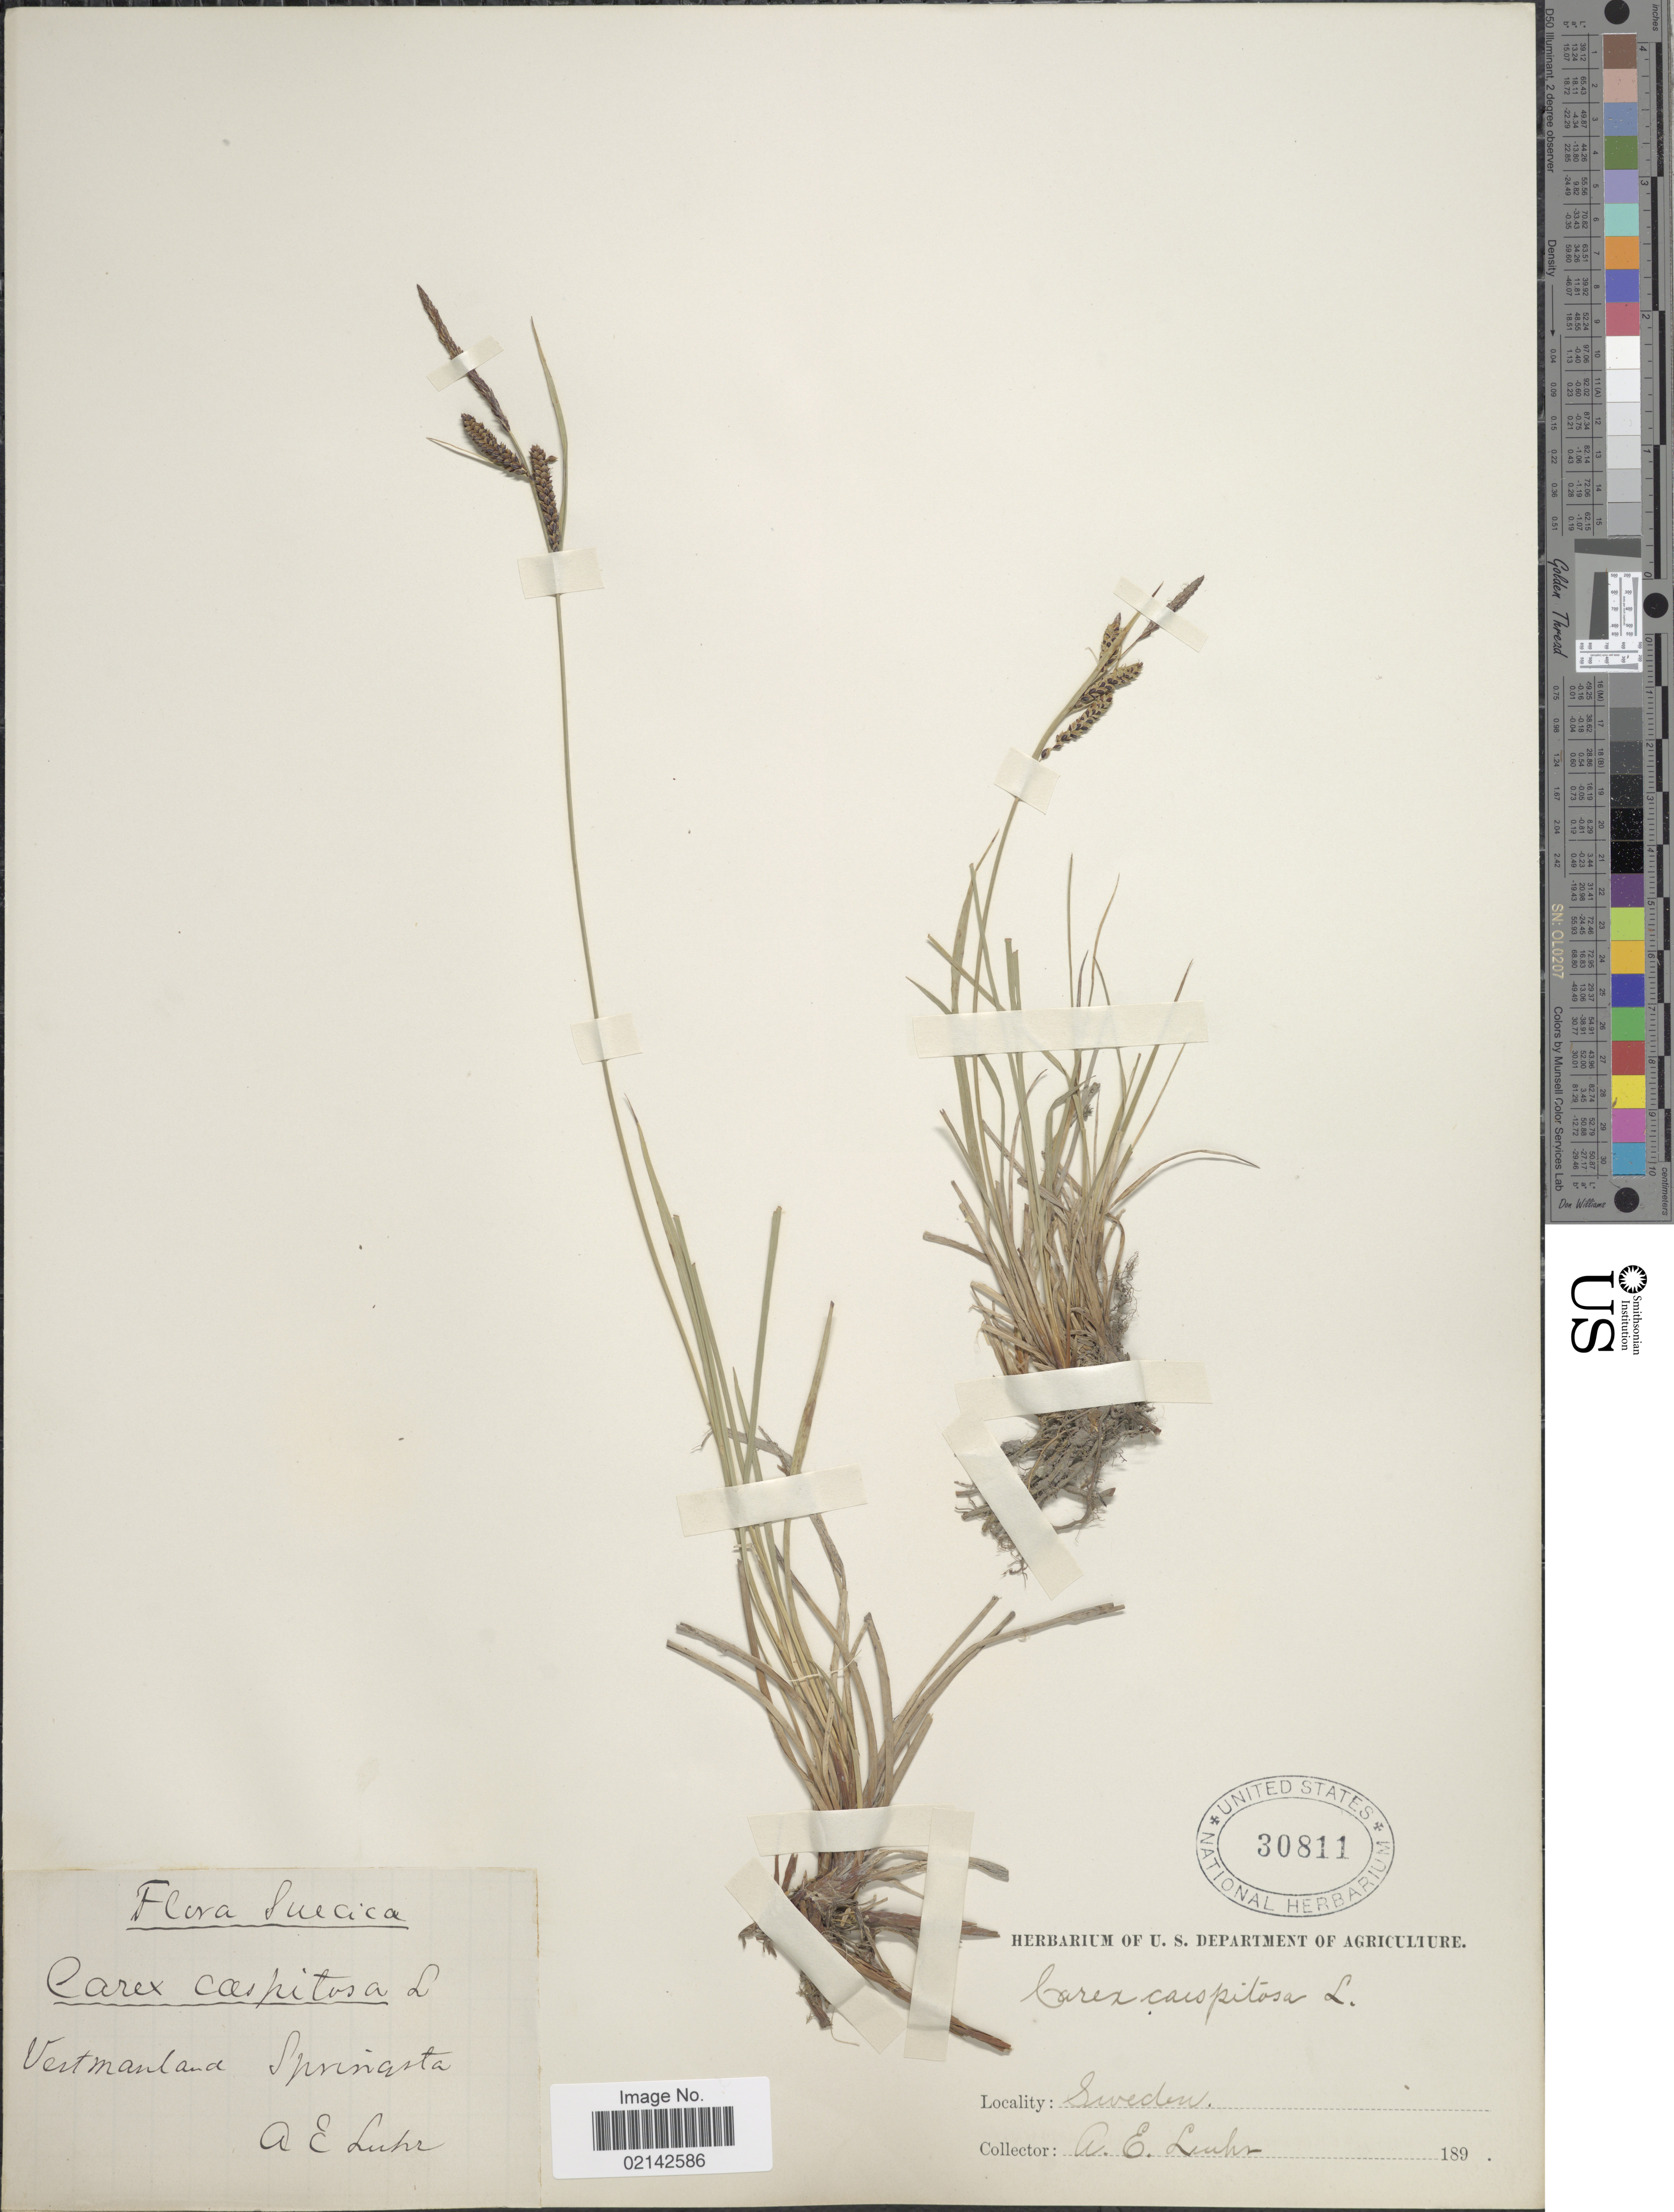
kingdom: Plantae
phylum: Tracheophyta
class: Liliopsida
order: Poales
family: Cyperaceae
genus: Carex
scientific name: Carex cespitosa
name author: L.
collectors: A. Luhr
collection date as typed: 189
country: Sweden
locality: Suecica, Vestmanlana Springsta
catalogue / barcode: US 30811